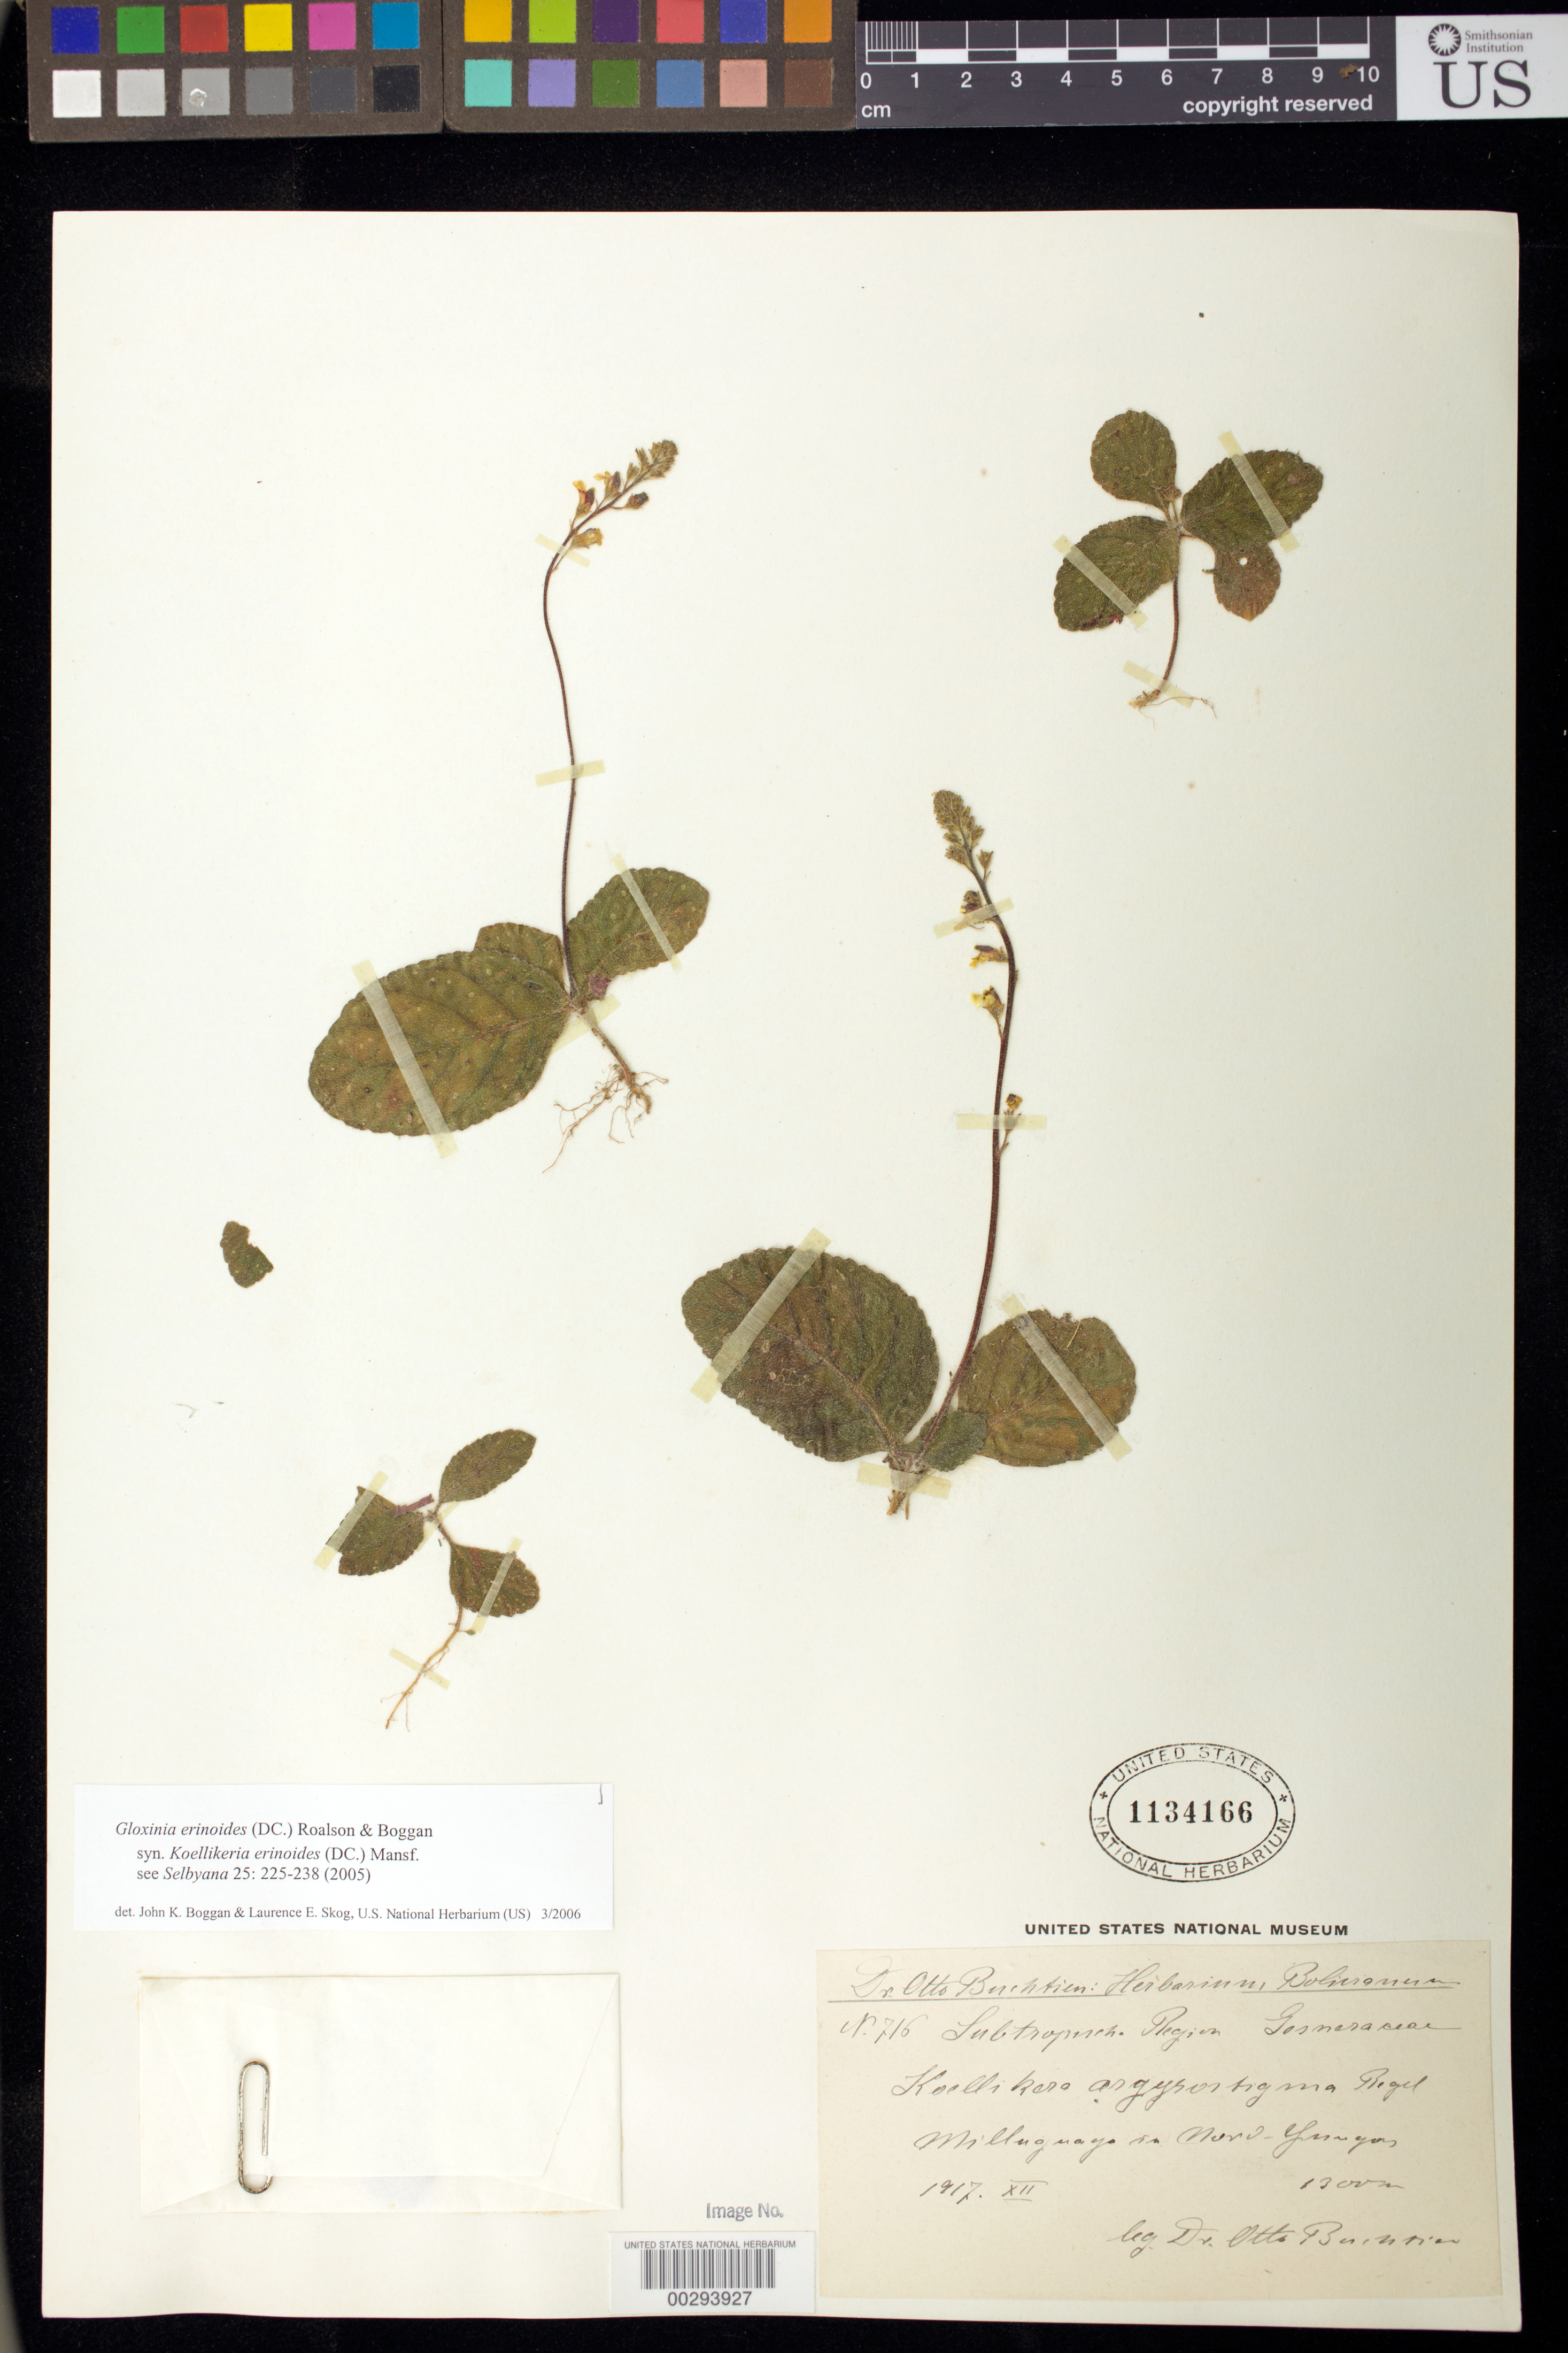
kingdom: Plantae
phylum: Tracheophyta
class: Magnoliopsida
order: Lamiales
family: Gesneriaceae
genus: Gloxinia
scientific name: Gloxinia erinoides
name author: (DC.) Roalson & Boggan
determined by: Boggan, J. K.; Skog, L. E.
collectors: O. Buchtien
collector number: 716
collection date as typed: Dec 1917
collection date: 1917-12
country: Bolivia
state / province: La Paz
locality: Nor Yungas, Milluguaya in Nord-Yungas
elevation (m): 1300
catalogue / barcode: US 1134166